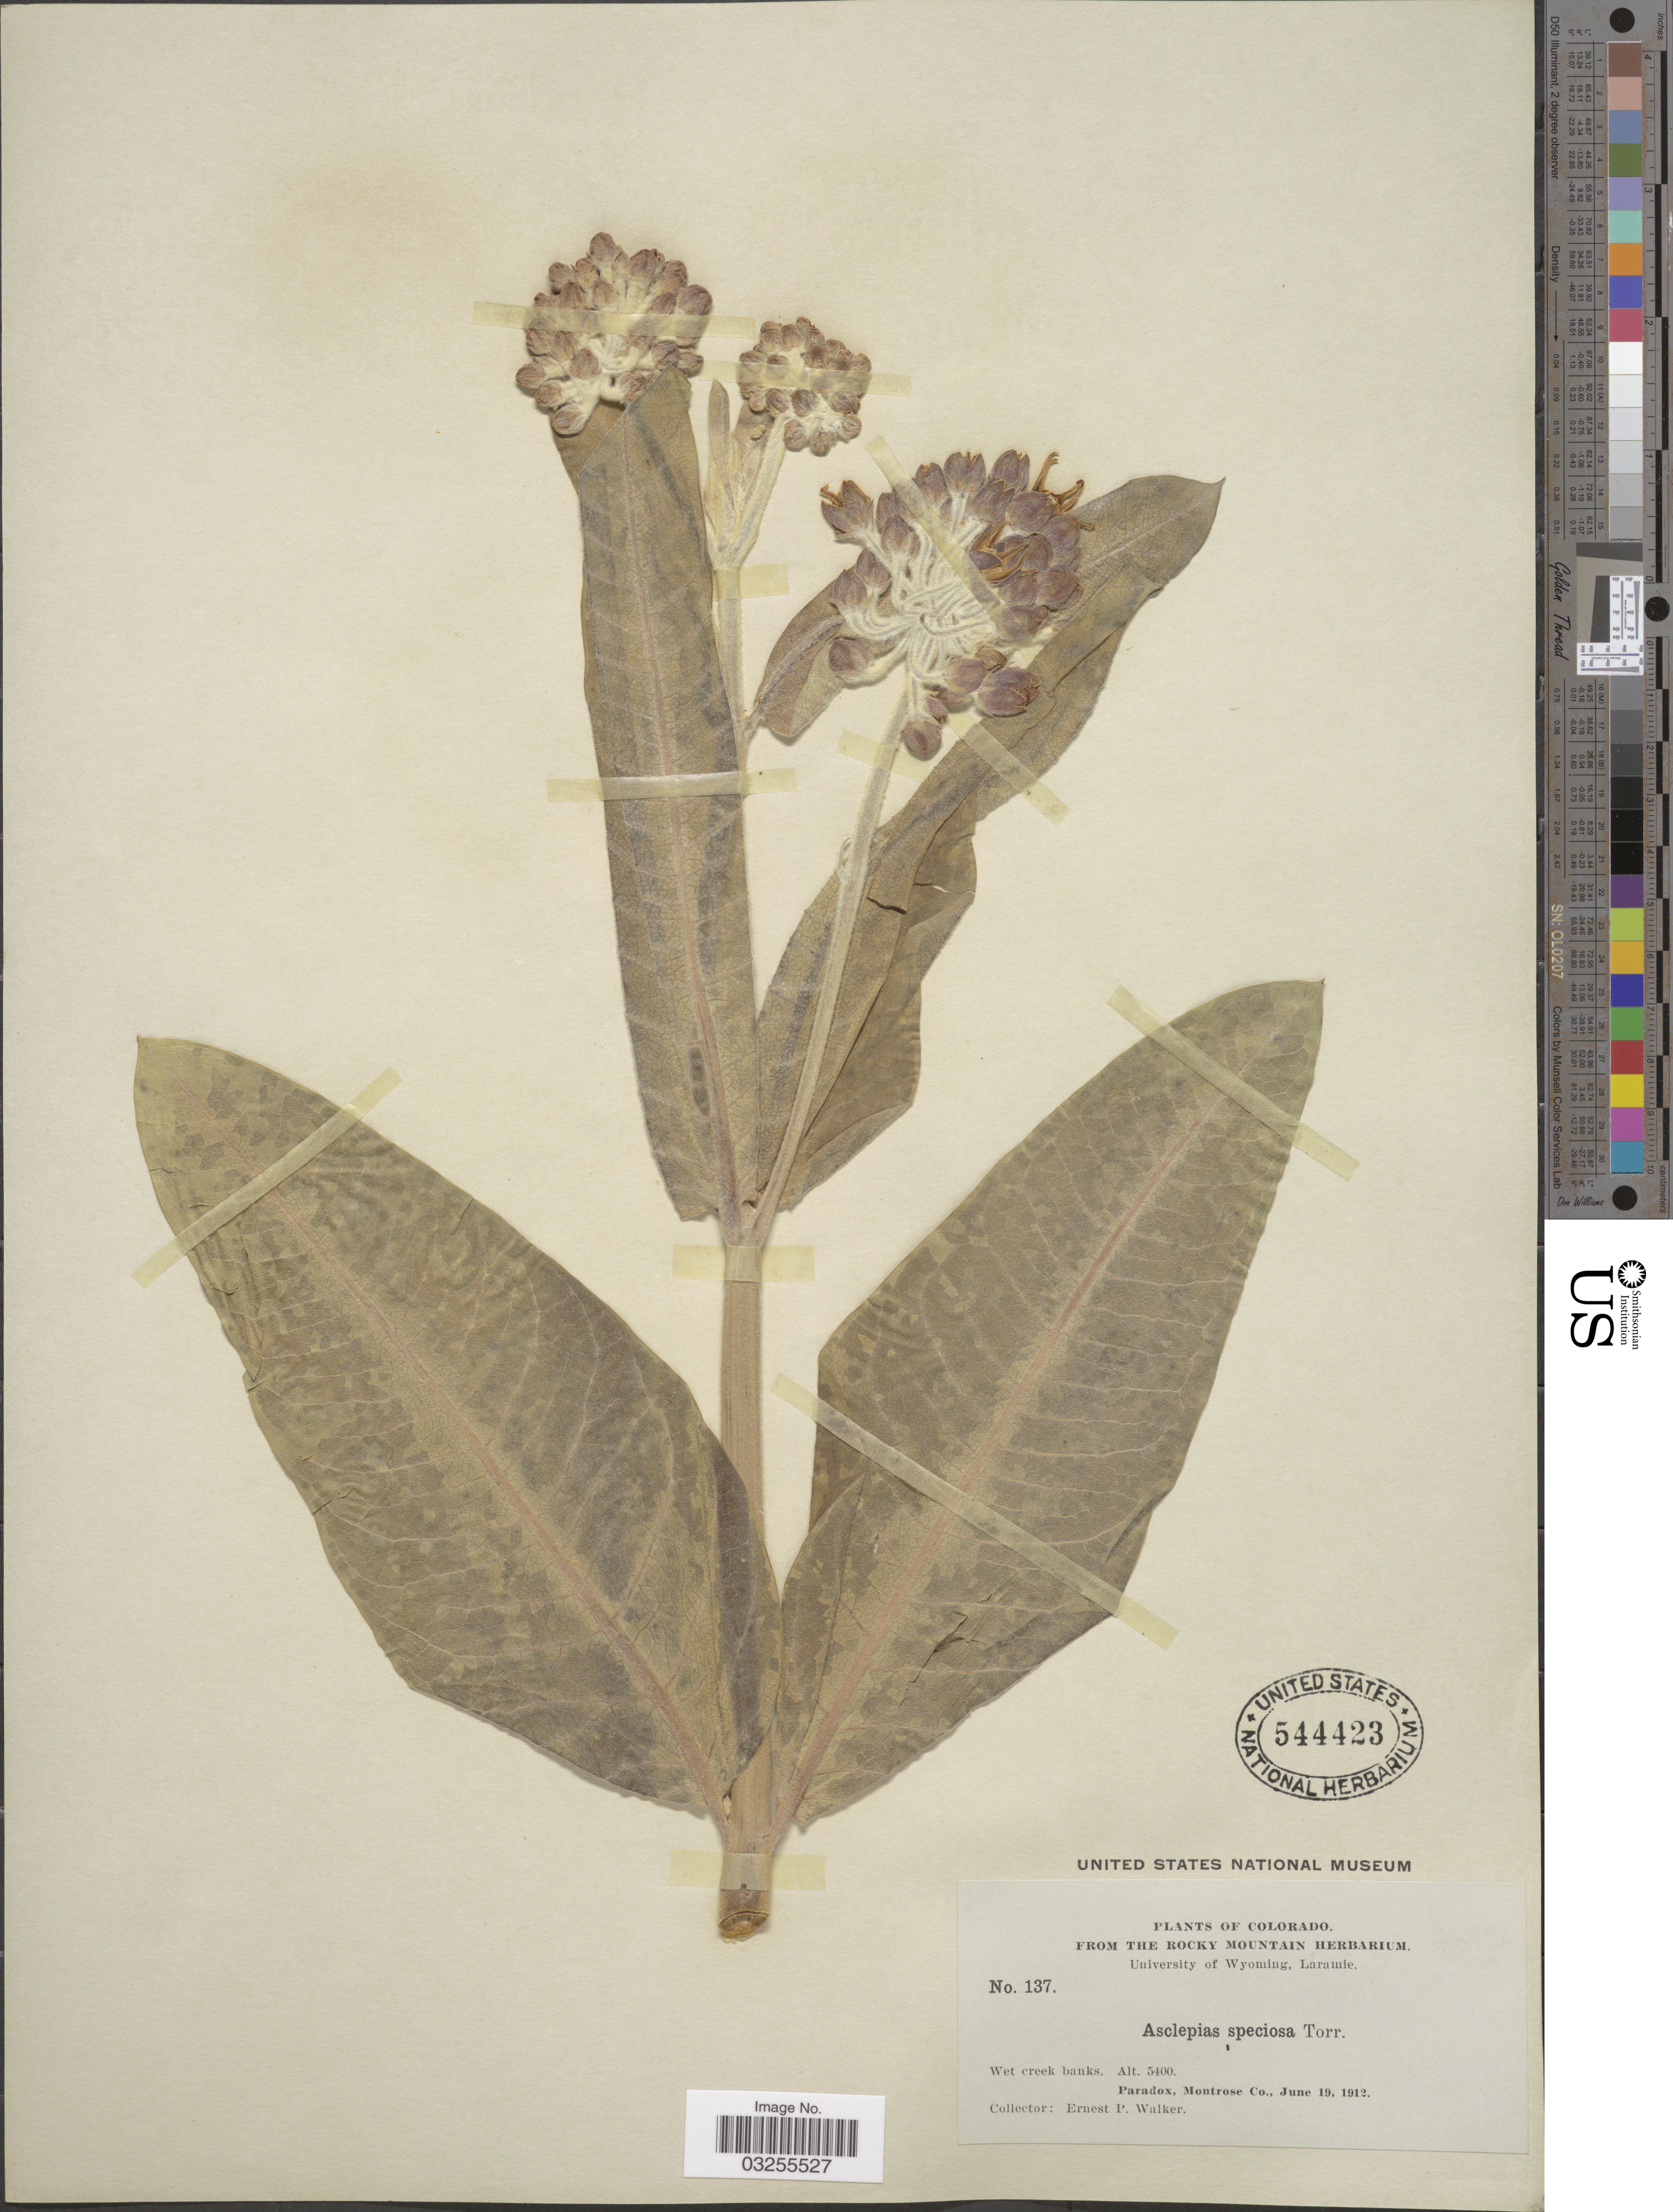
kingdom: Plantae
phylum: Tracheophyta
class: Magnoliopsida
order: Gentianales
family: Apocynaceae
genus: Asclepias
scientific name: Asclepias speciosa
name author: Torr.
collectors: E. P. Walker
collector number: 137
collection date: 1912-06-19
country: United States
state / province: Colorado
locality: Wet creek banks. Paradox, Montrose Co.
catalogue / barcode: US 544423